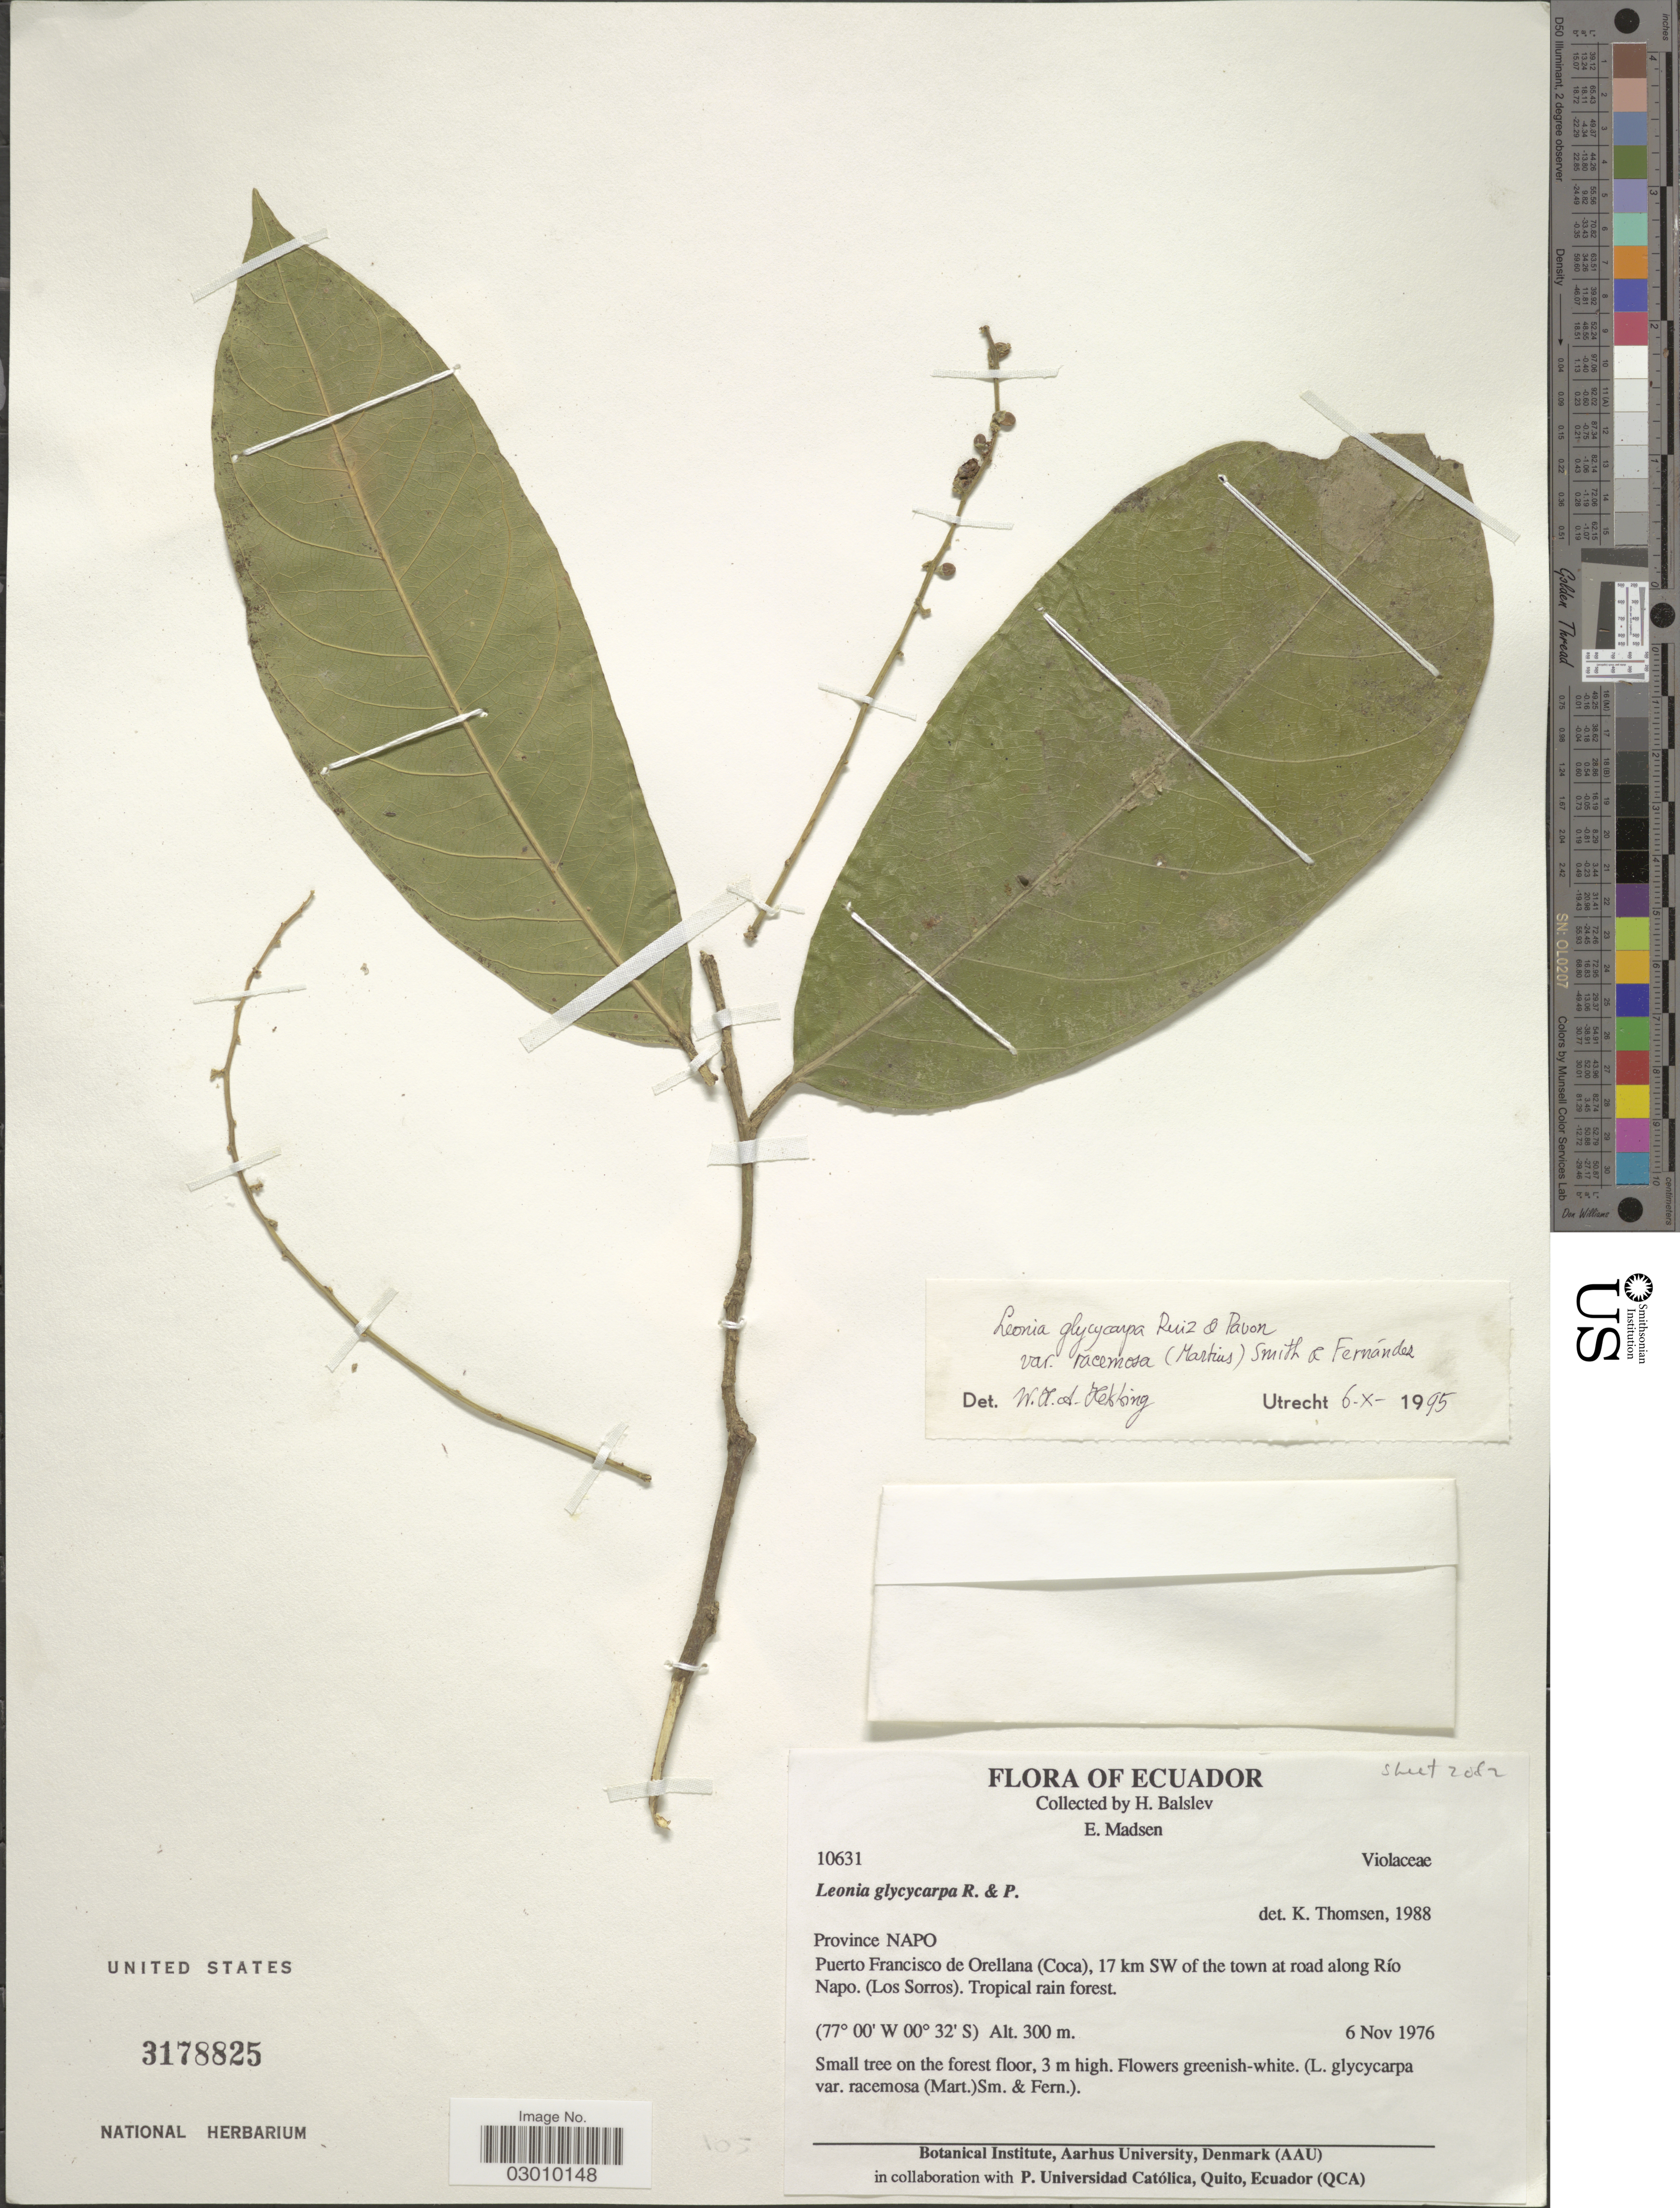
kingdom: Plantae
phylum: Tracheophyta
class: Magnoliopsida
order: Malpighiales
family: Violaceae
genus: Leonia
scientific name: Leonia glycycarpa var. racemosa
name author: (Mart.) L.B. Sm. & A. Fernández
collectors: H. Balslev & E. Madsen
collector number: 10631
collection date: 1976-11-06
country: Ecuador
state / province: Napo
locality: Puerto Francisco de Orellana (Coca), 17 km SW of the town at road along Río Napo. (Los Sorros).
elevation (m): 300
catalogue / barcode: US 3178825